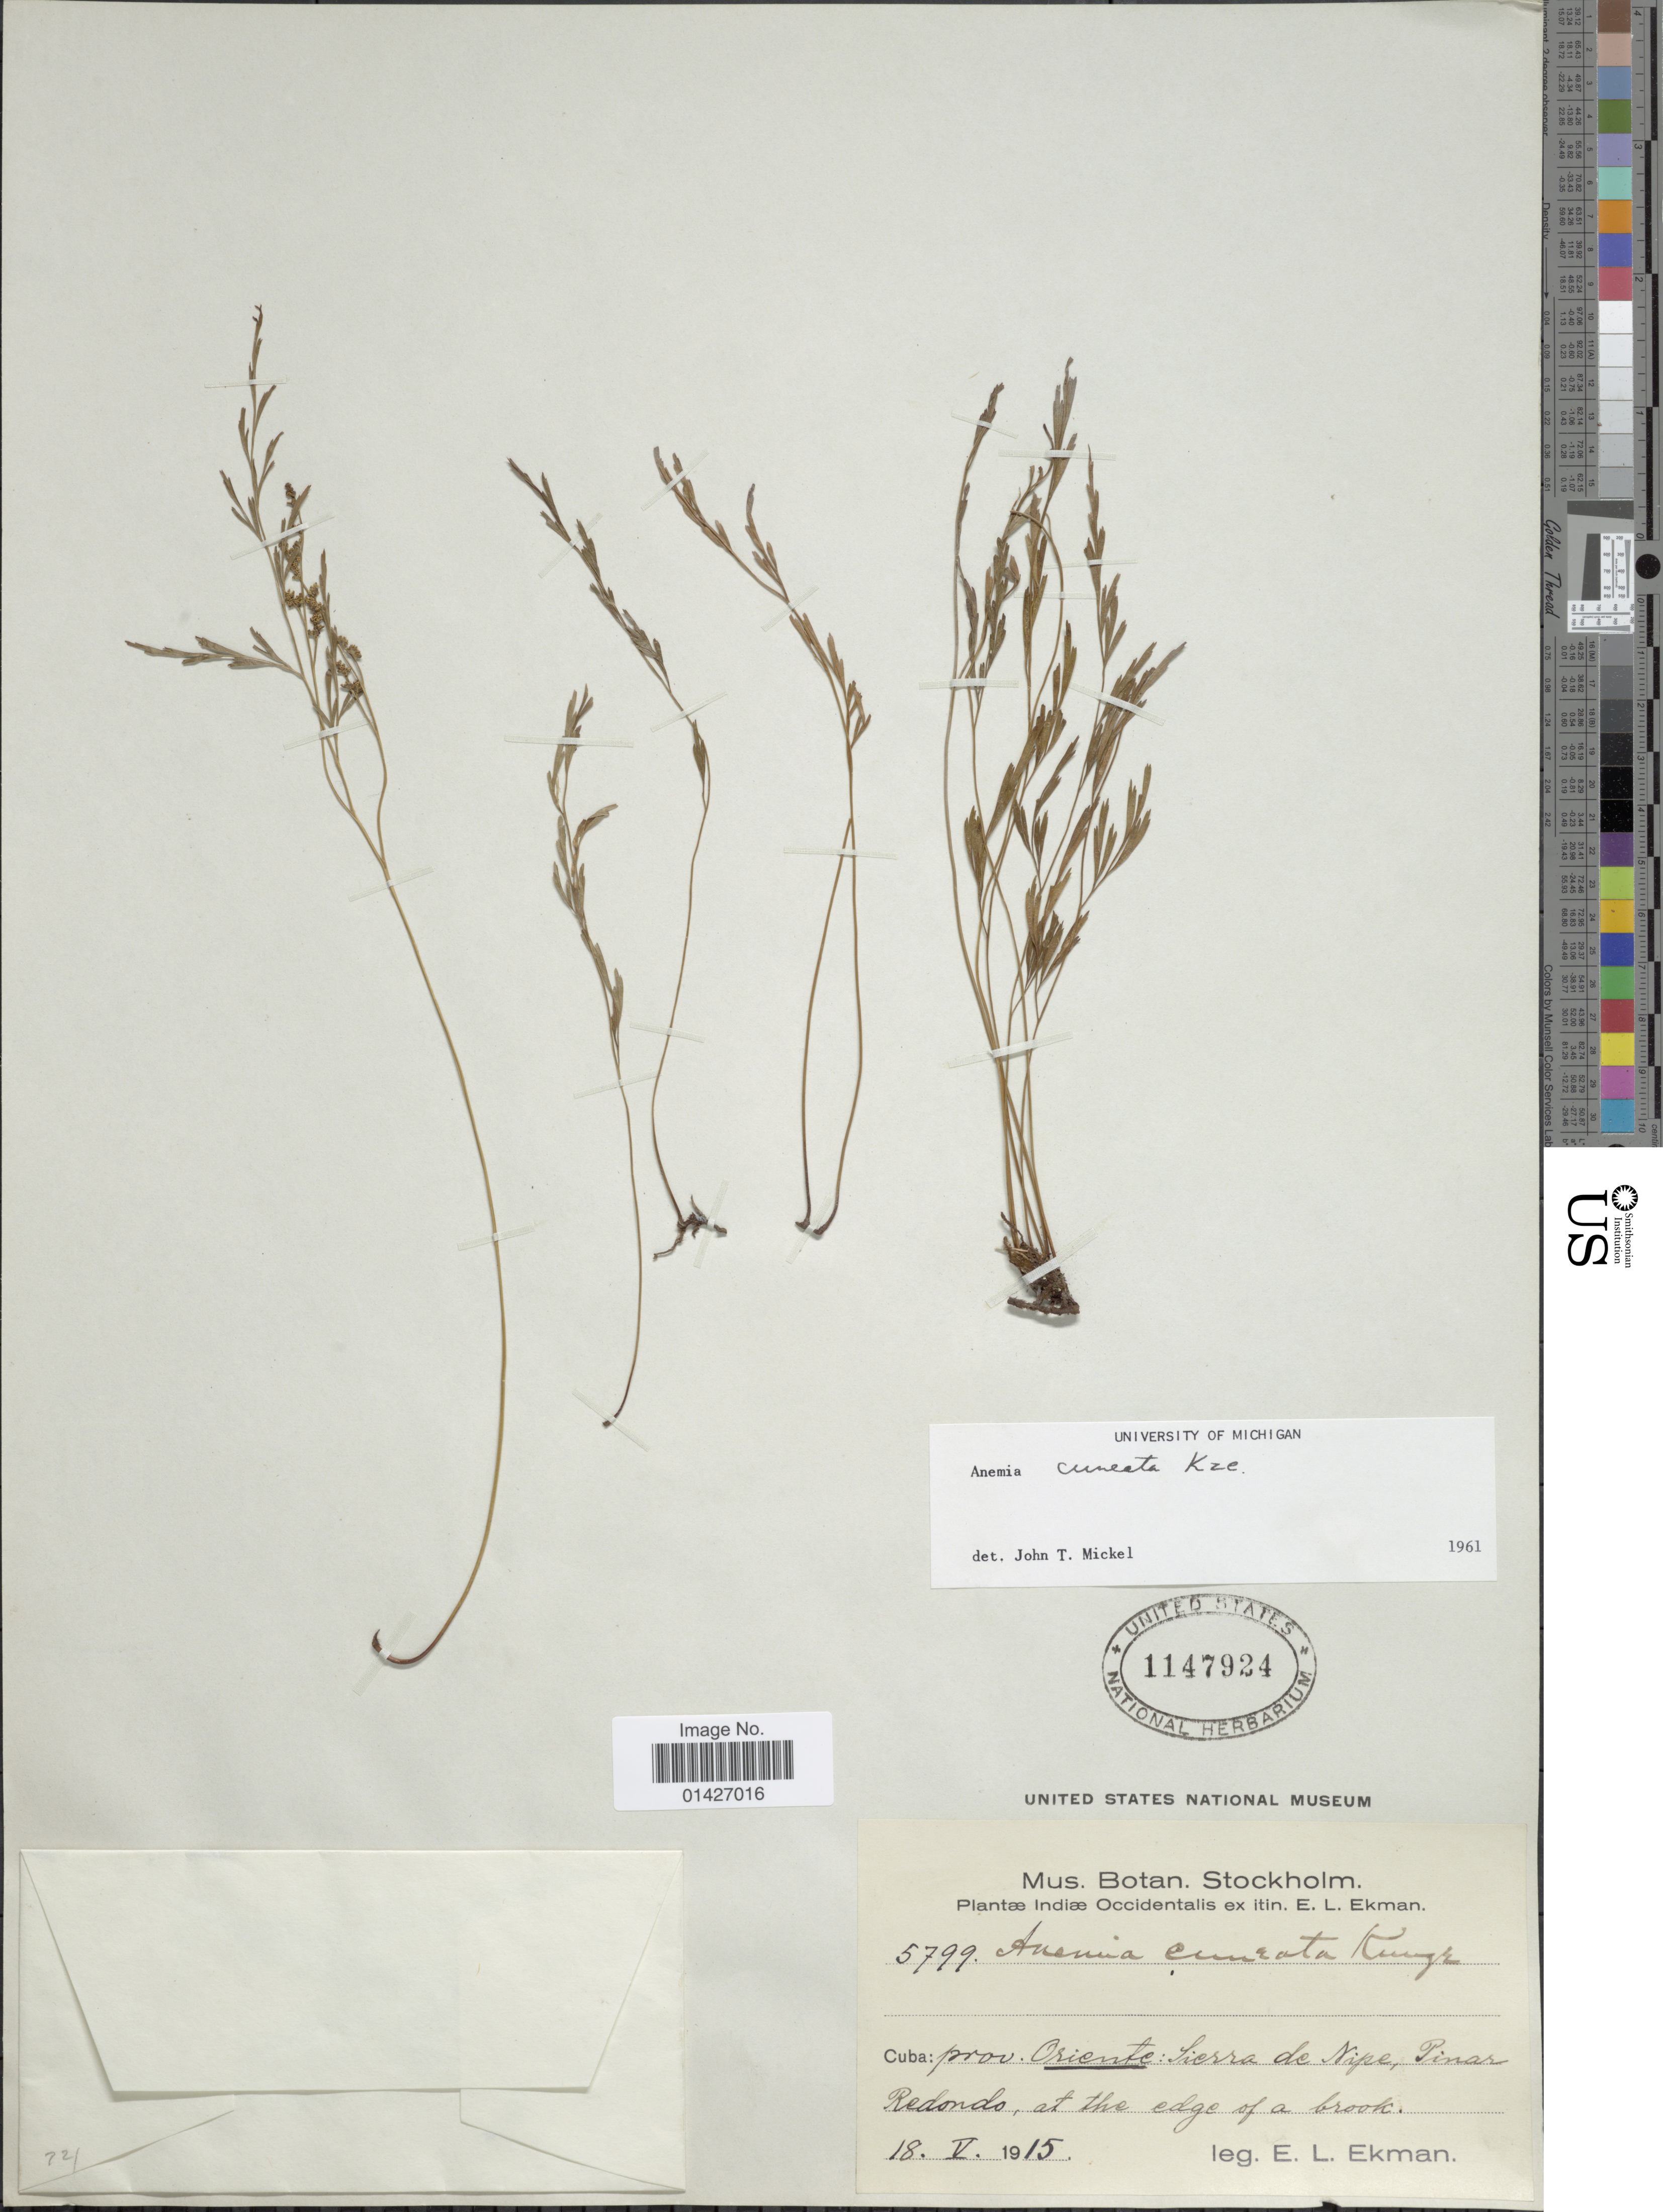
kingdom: Plantae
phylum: Tracheophyta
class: Polypodiopsida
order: Schizaeales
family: Anemiaceae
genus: Anemia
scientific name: Anemia cuneata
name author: Poepp. ex Spreng.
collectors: E. L. Ekman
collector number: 5799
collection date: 1915-05-18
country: Cuba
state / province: Oriente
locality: Sierra de Nipe, Pinar Redondo, at the edge of a brook.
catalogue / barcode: US 1147924